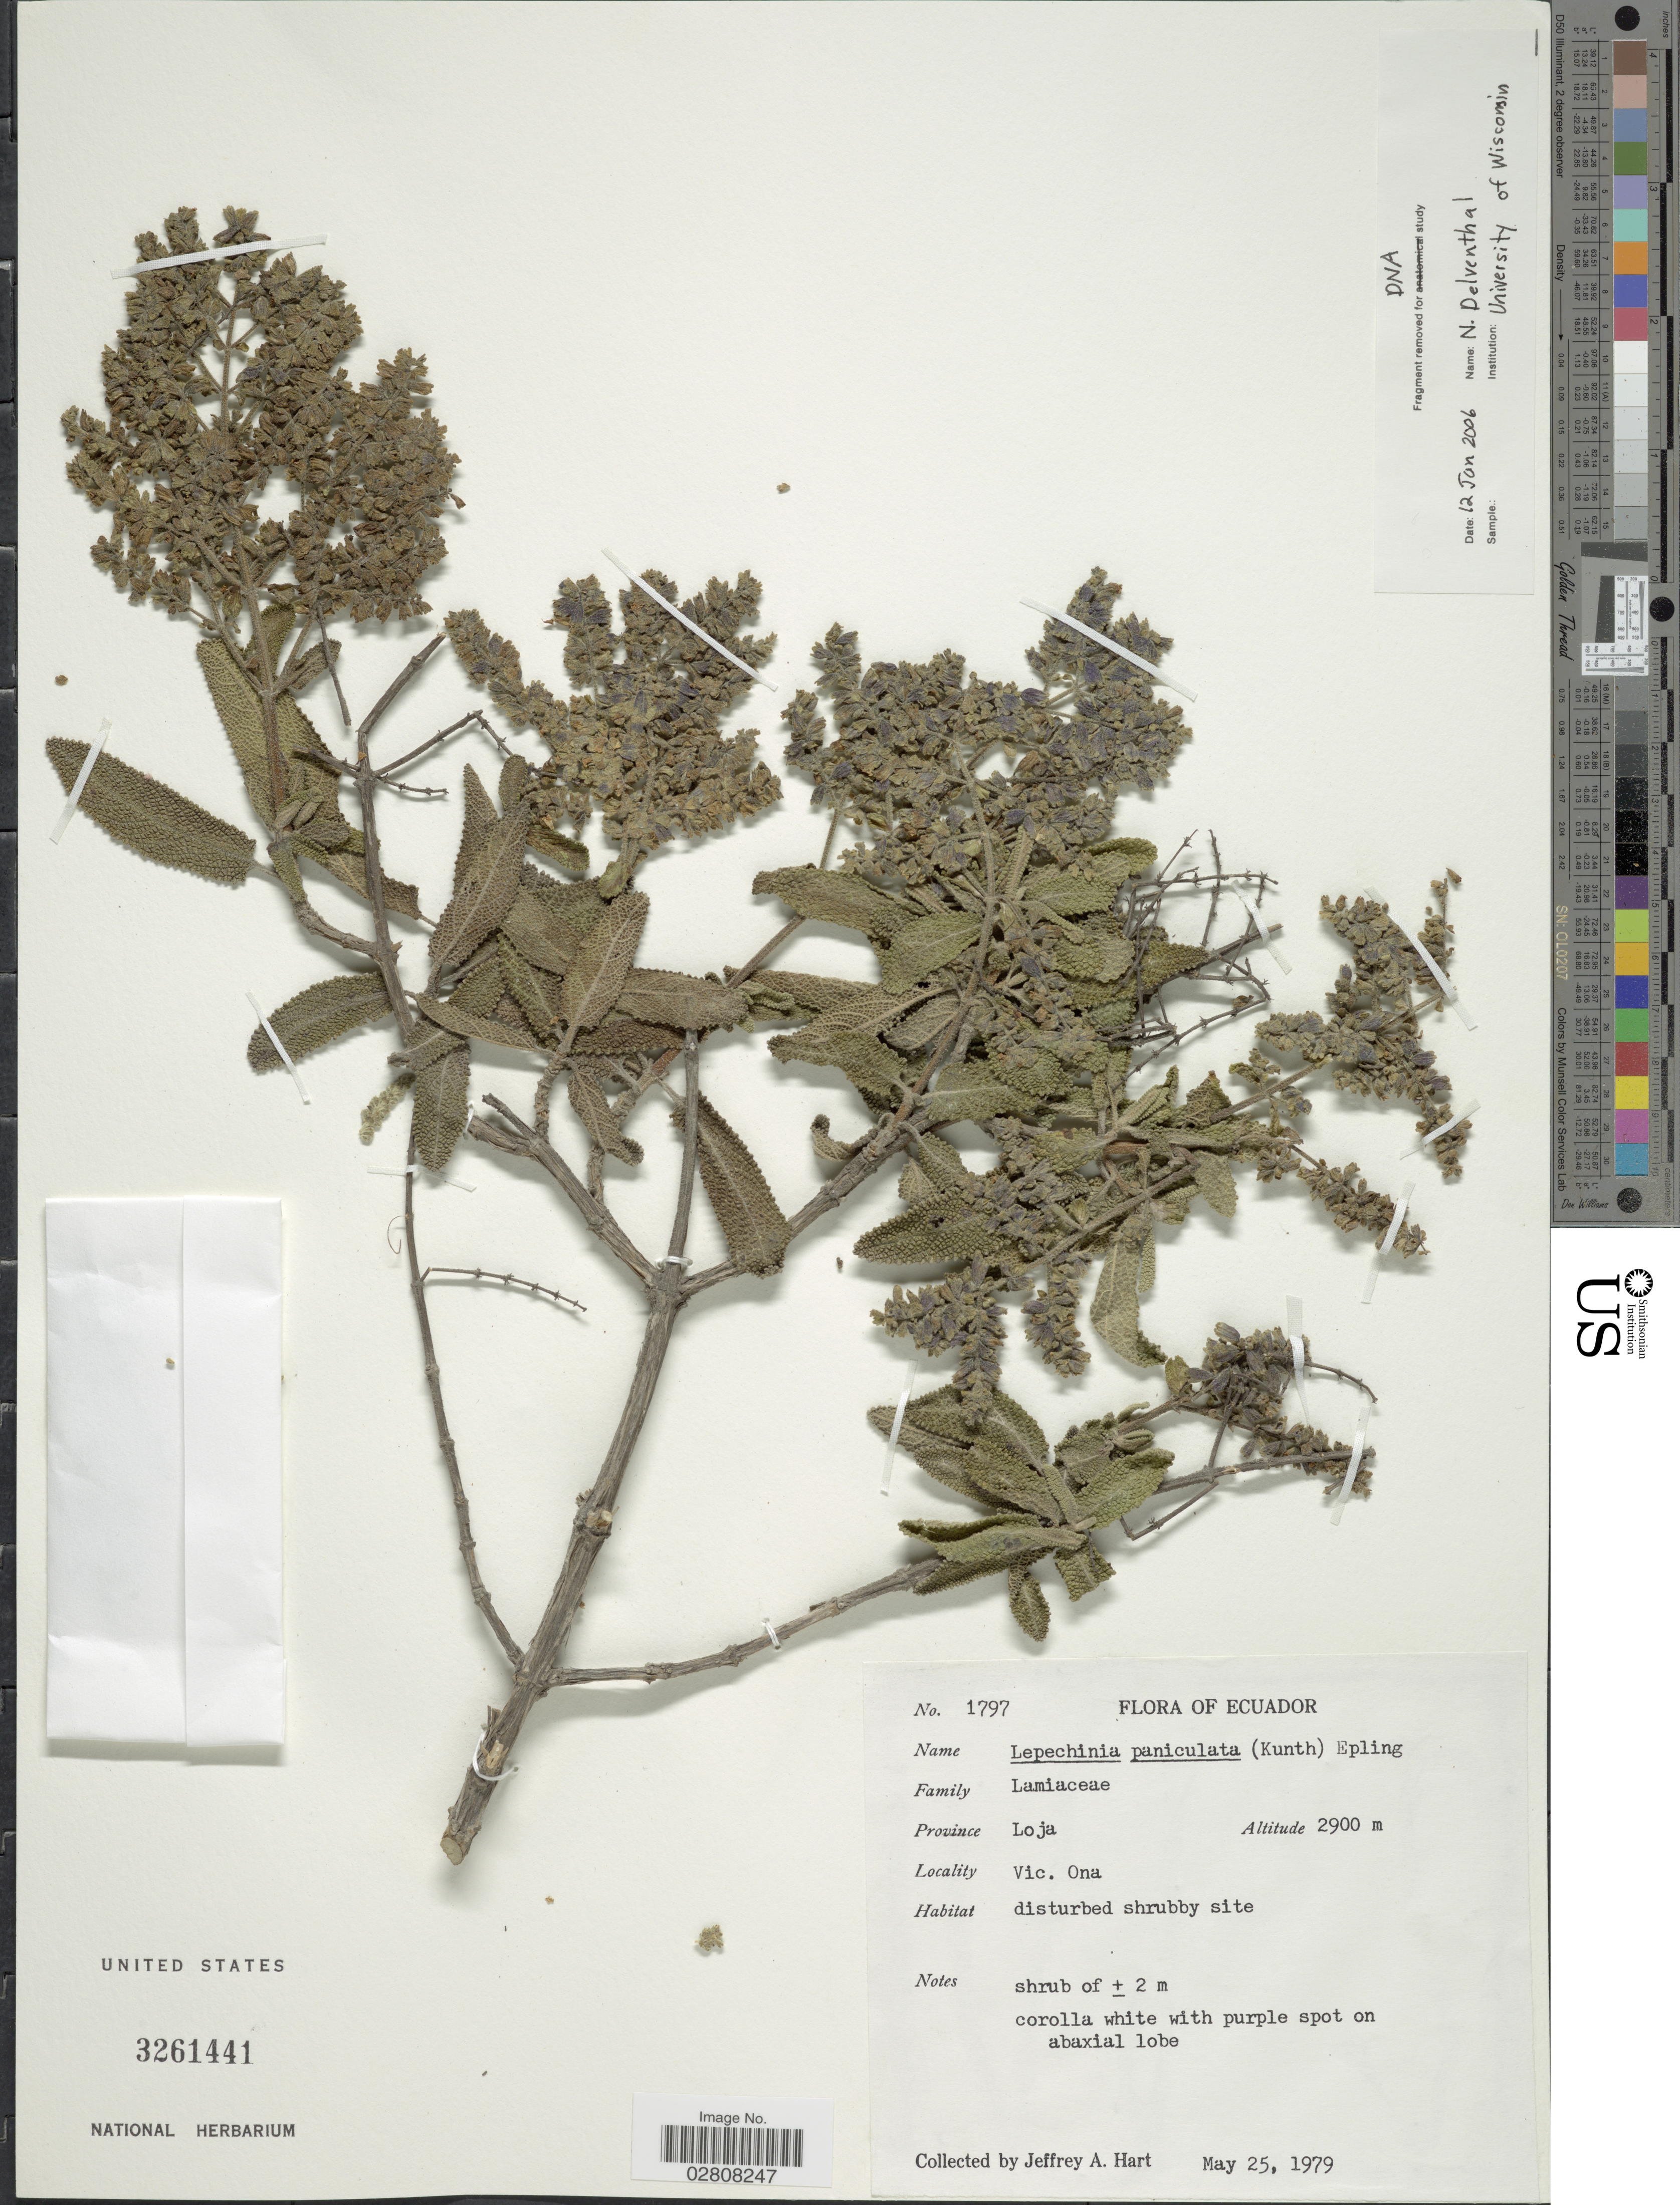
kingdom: Plantae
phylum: Tracheophyta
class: Magnoliopsida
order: Lamiales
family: Lamiaceae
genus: Lepechinia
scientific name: Lepechinia paniculata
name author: (Kunth) Epling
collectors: J. A. Hart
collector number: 1797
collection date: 1979-05-25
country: Ecuador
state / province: Loja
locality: Province Loja. Vic. Ona.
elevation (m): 2900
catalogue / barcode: US 3261441